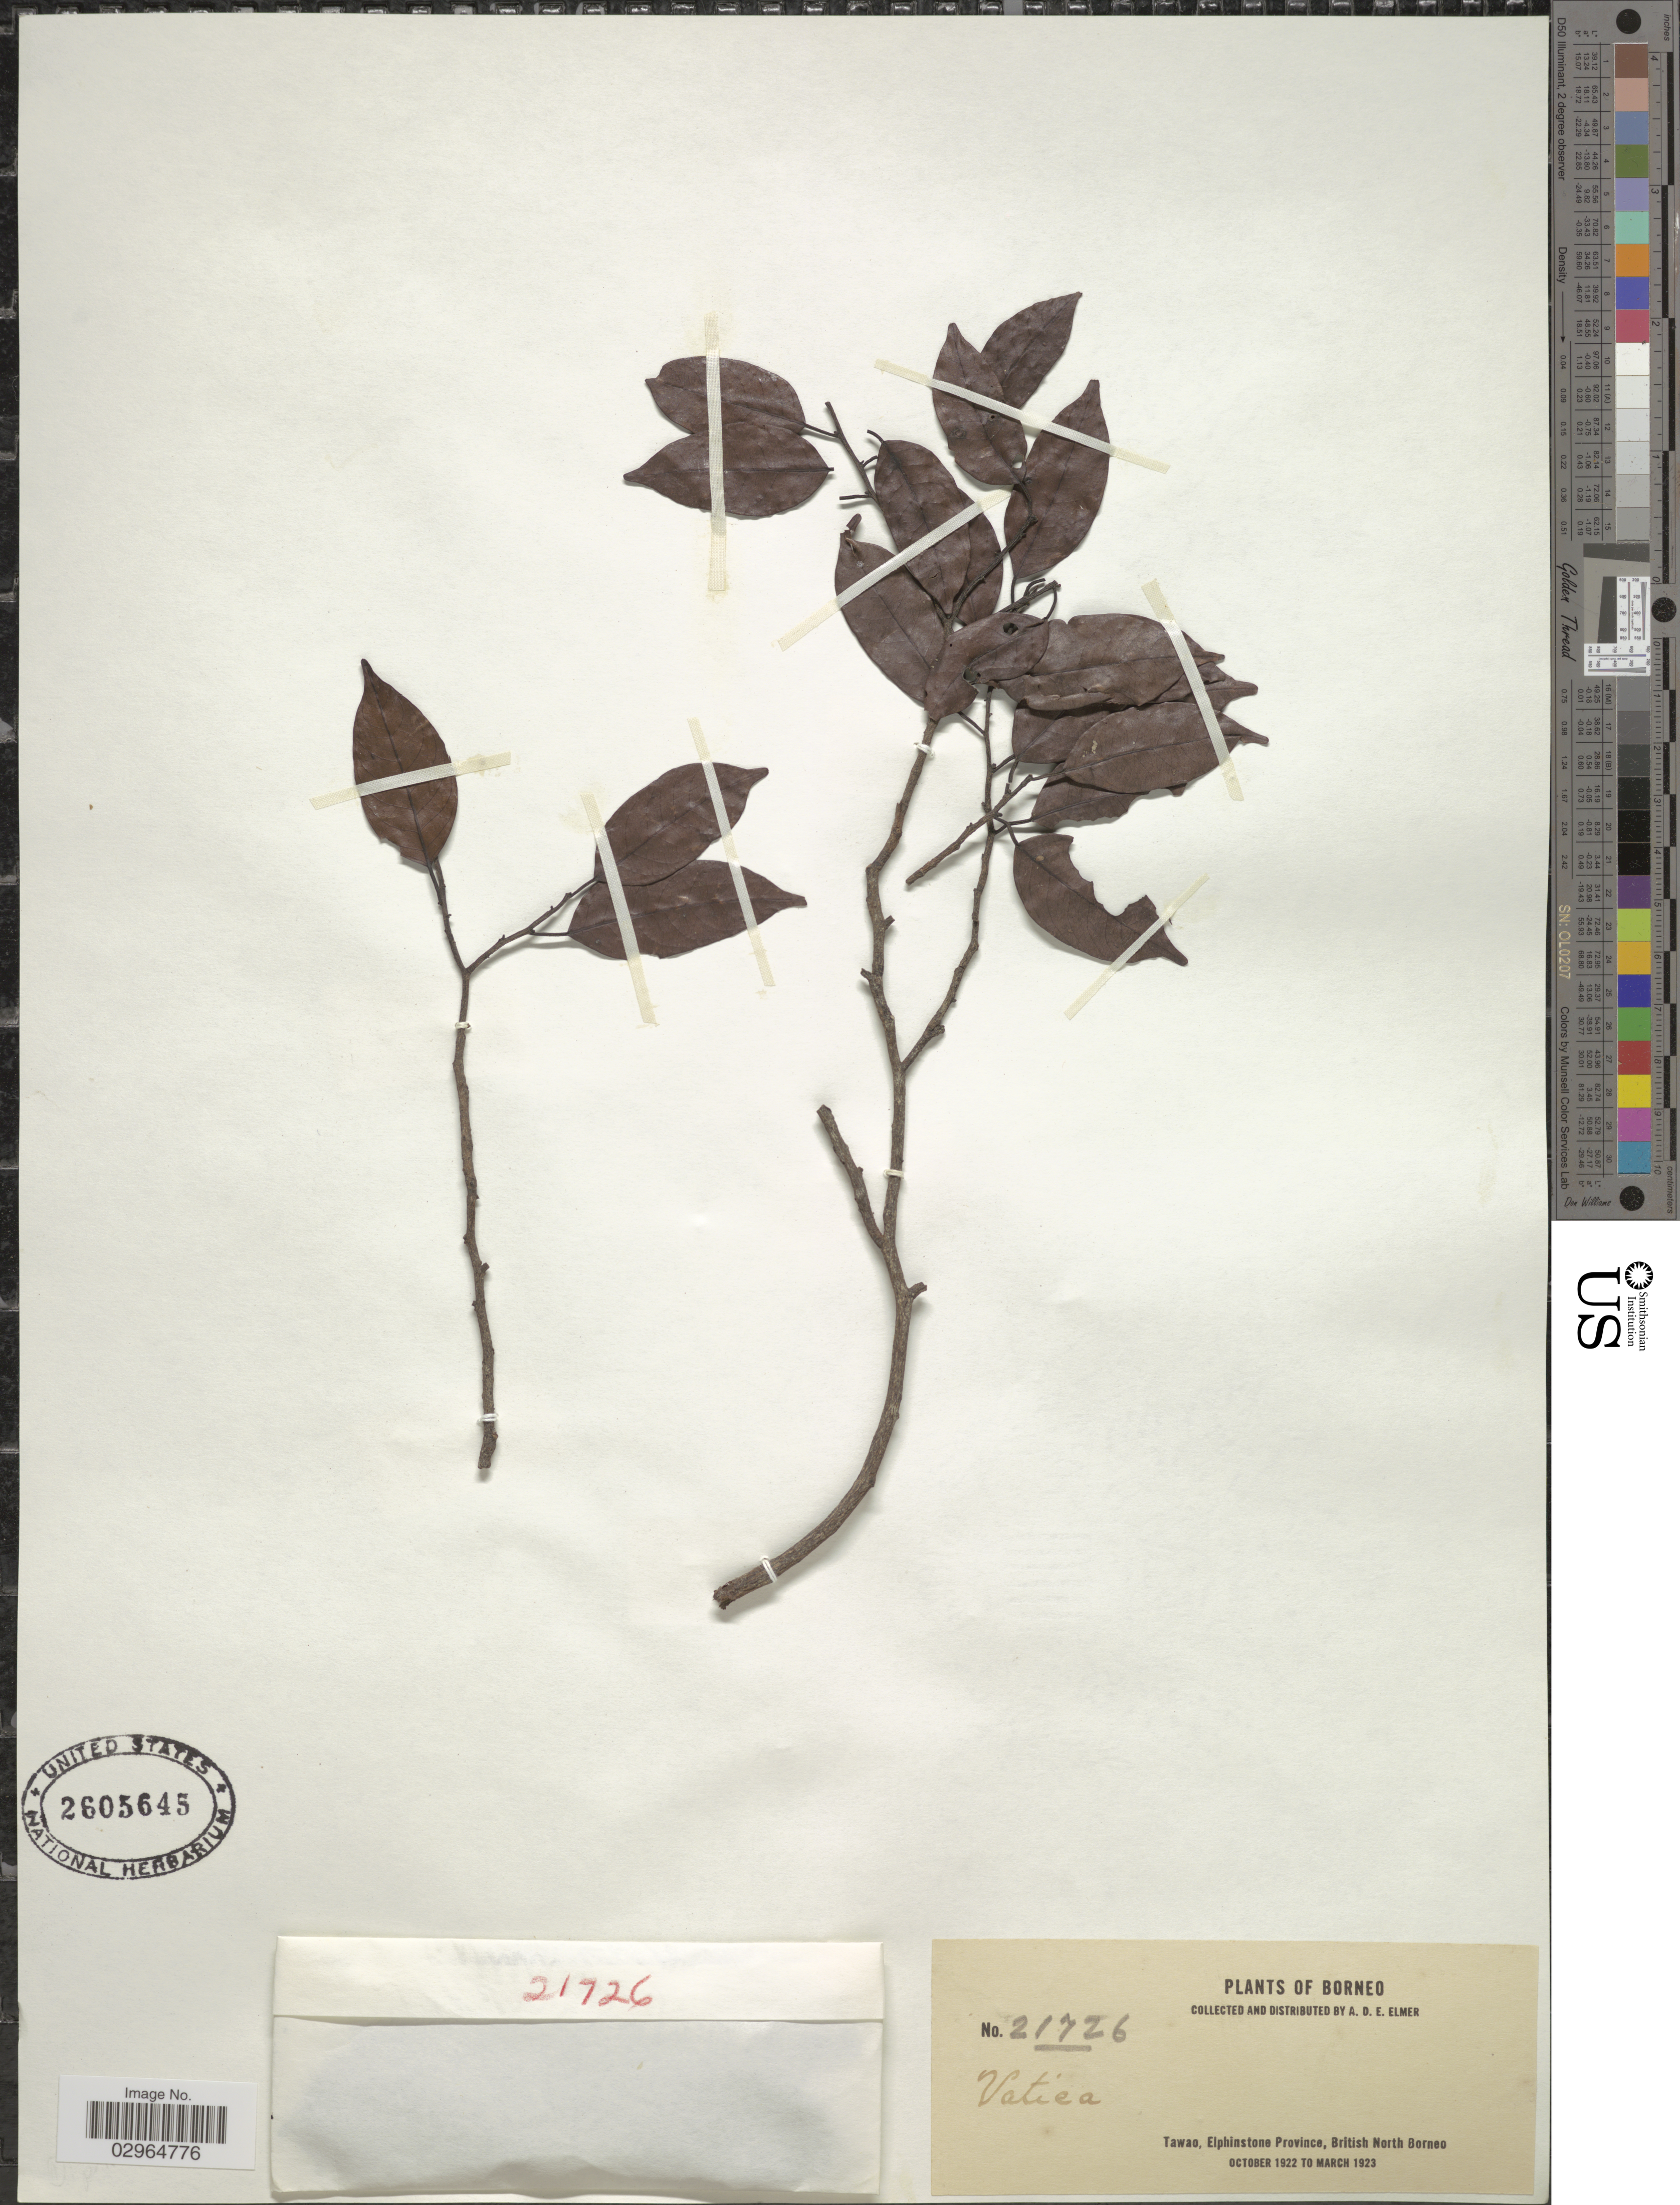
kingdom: Plantae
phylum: Tracheophyta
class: Magnoliopsida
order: Malvales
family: Dipterocarpaceae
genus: Vatica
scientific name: Vatica sp.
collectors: A. D. E. Elmer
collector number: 21726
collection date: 1922-10/1923-03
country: Malaysia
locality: Borneo. Tawao, Elphinstone Province, British North Borneo.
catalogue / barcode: US 2605645